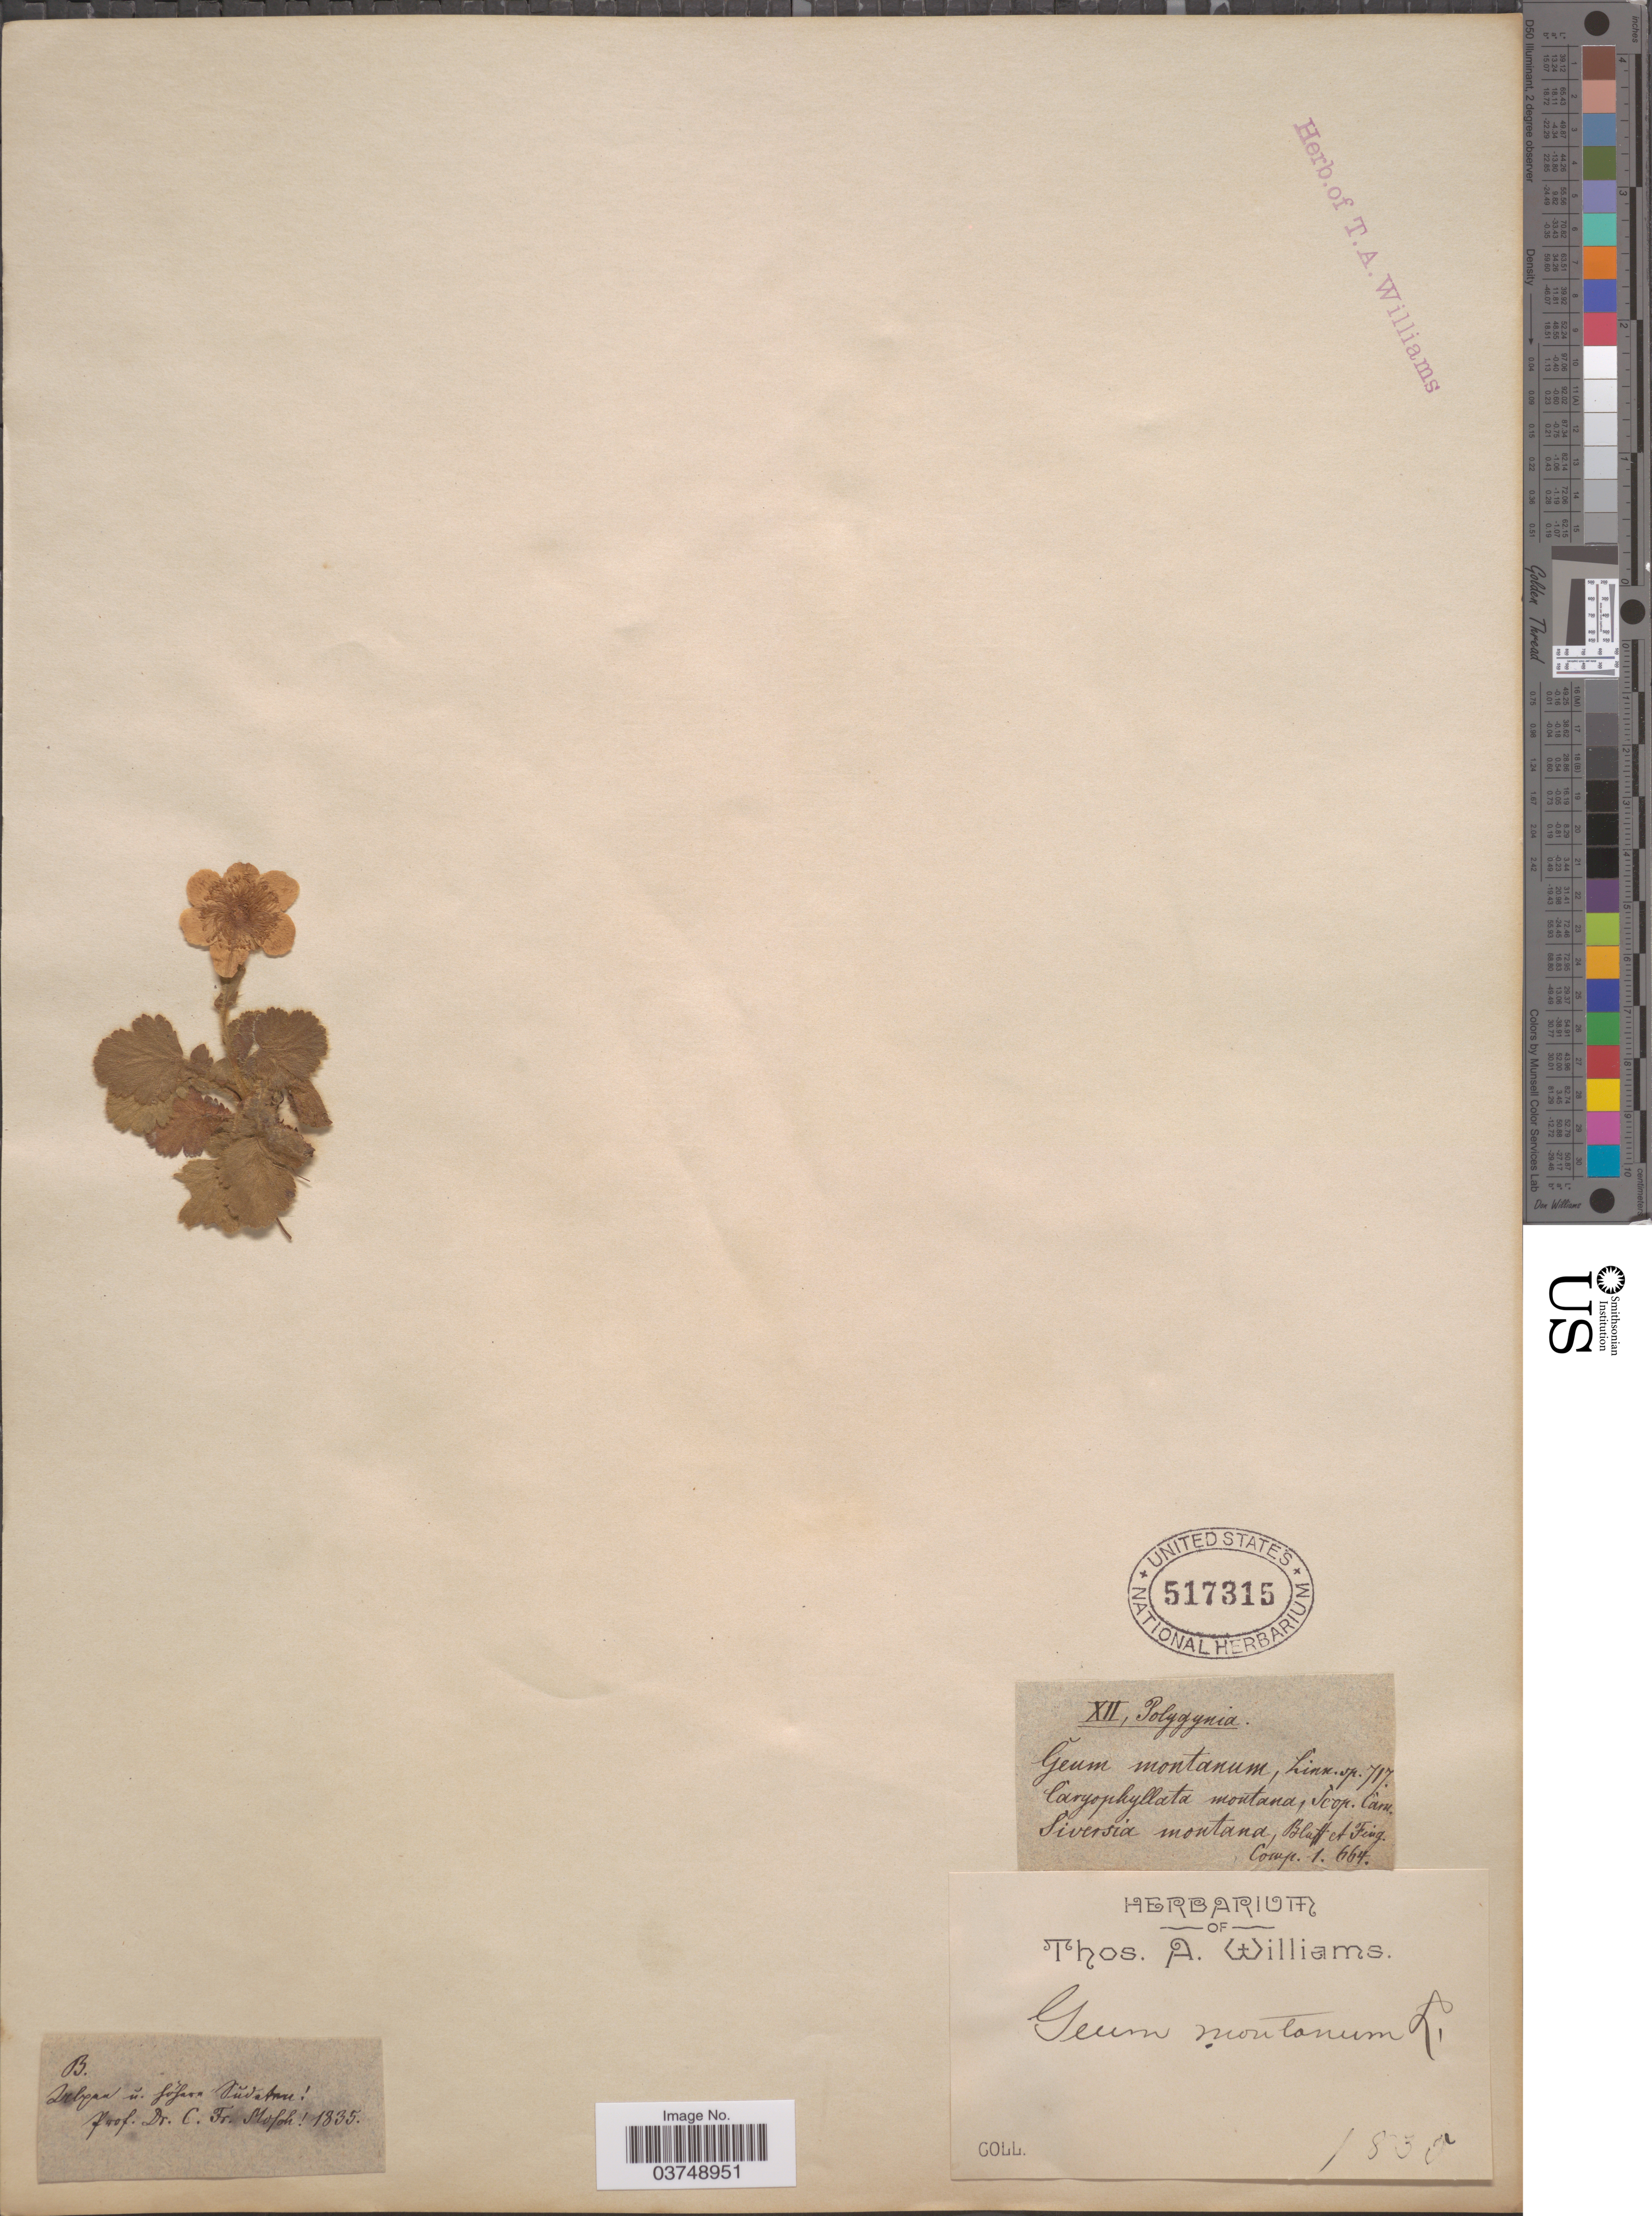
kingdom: Plantae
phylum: Tracheophyta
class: Magnoliopsida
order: Rosales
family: Rosaceae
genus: Geum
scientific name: Geum montanum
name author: L.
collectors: P. Mofoh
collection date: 1835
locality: [illegible text]. Geum montanum.[unsure placement]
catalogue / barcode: US 517315